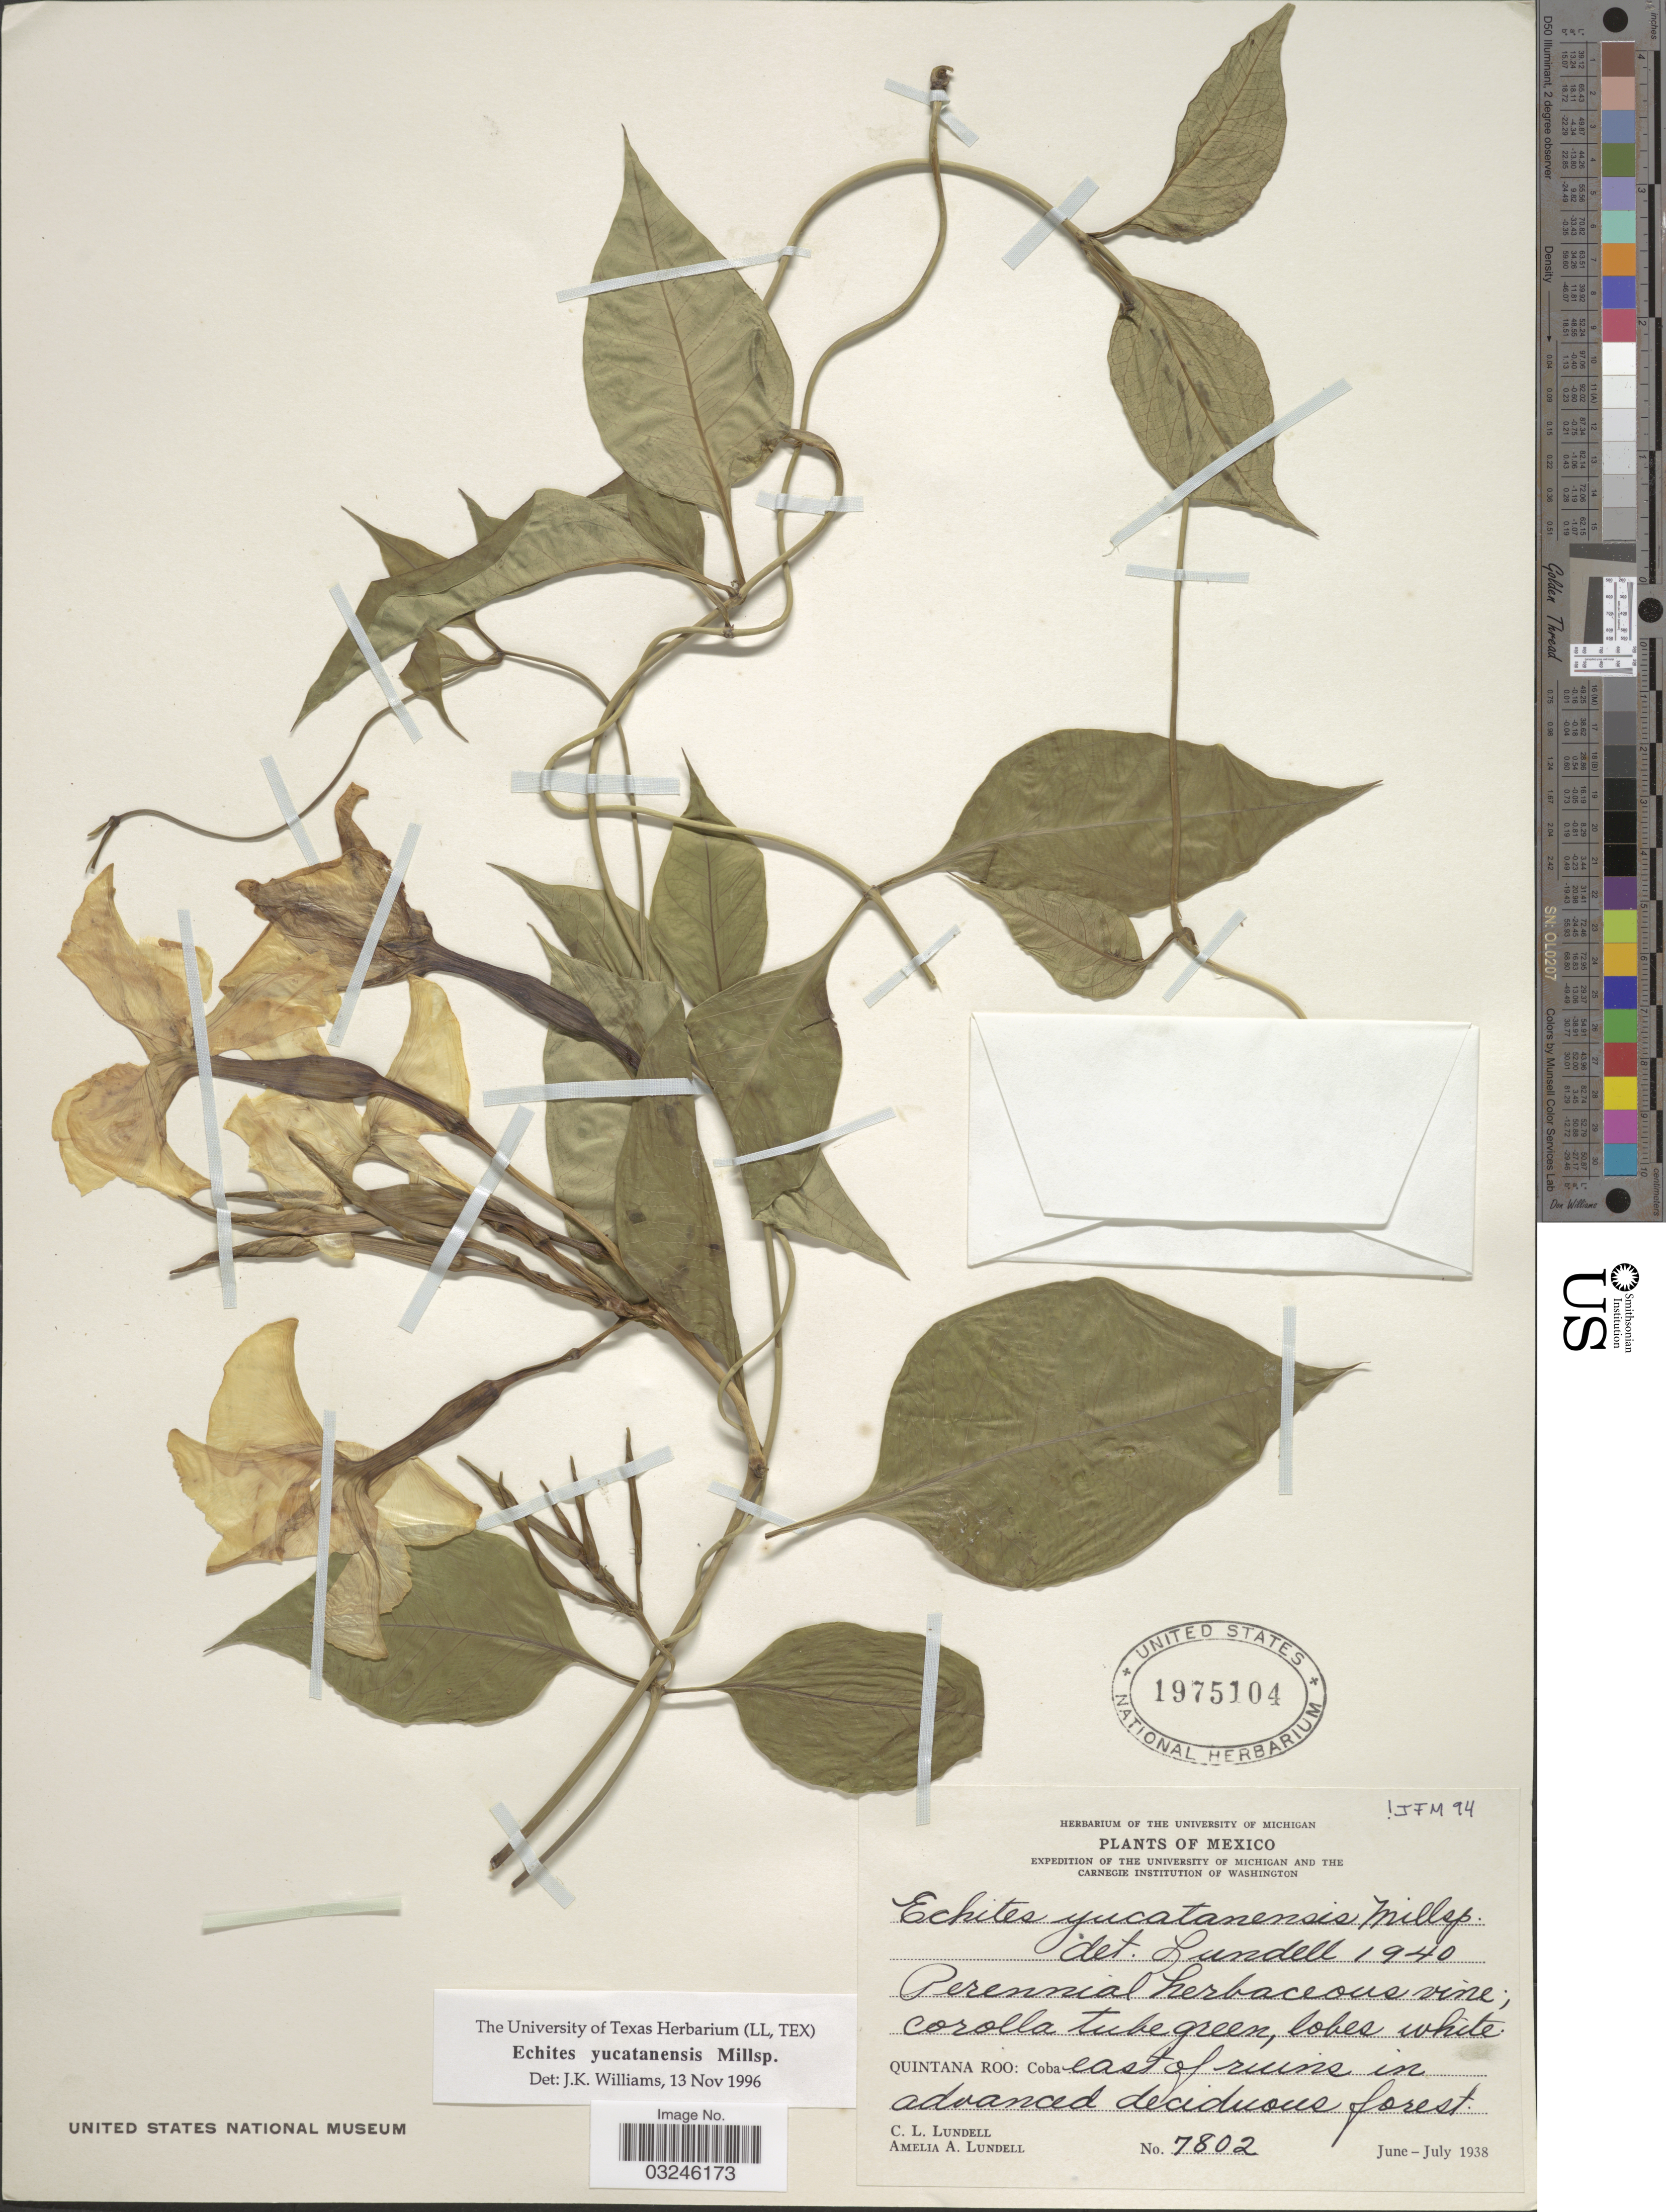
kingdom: Plantae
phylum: Tracheophyta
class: Magnoliopsida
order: Gentianales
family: Apocynaceae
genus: Echites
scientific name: Echites yucatanensis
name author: Millsp. ex Standl.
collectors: C. L. Lundell & A. A. Lundell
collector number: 7802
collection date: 1938-06/1938-07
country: Mexico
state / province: Quintana Roo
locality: Coba east of ruins.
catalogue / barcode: US 1975104